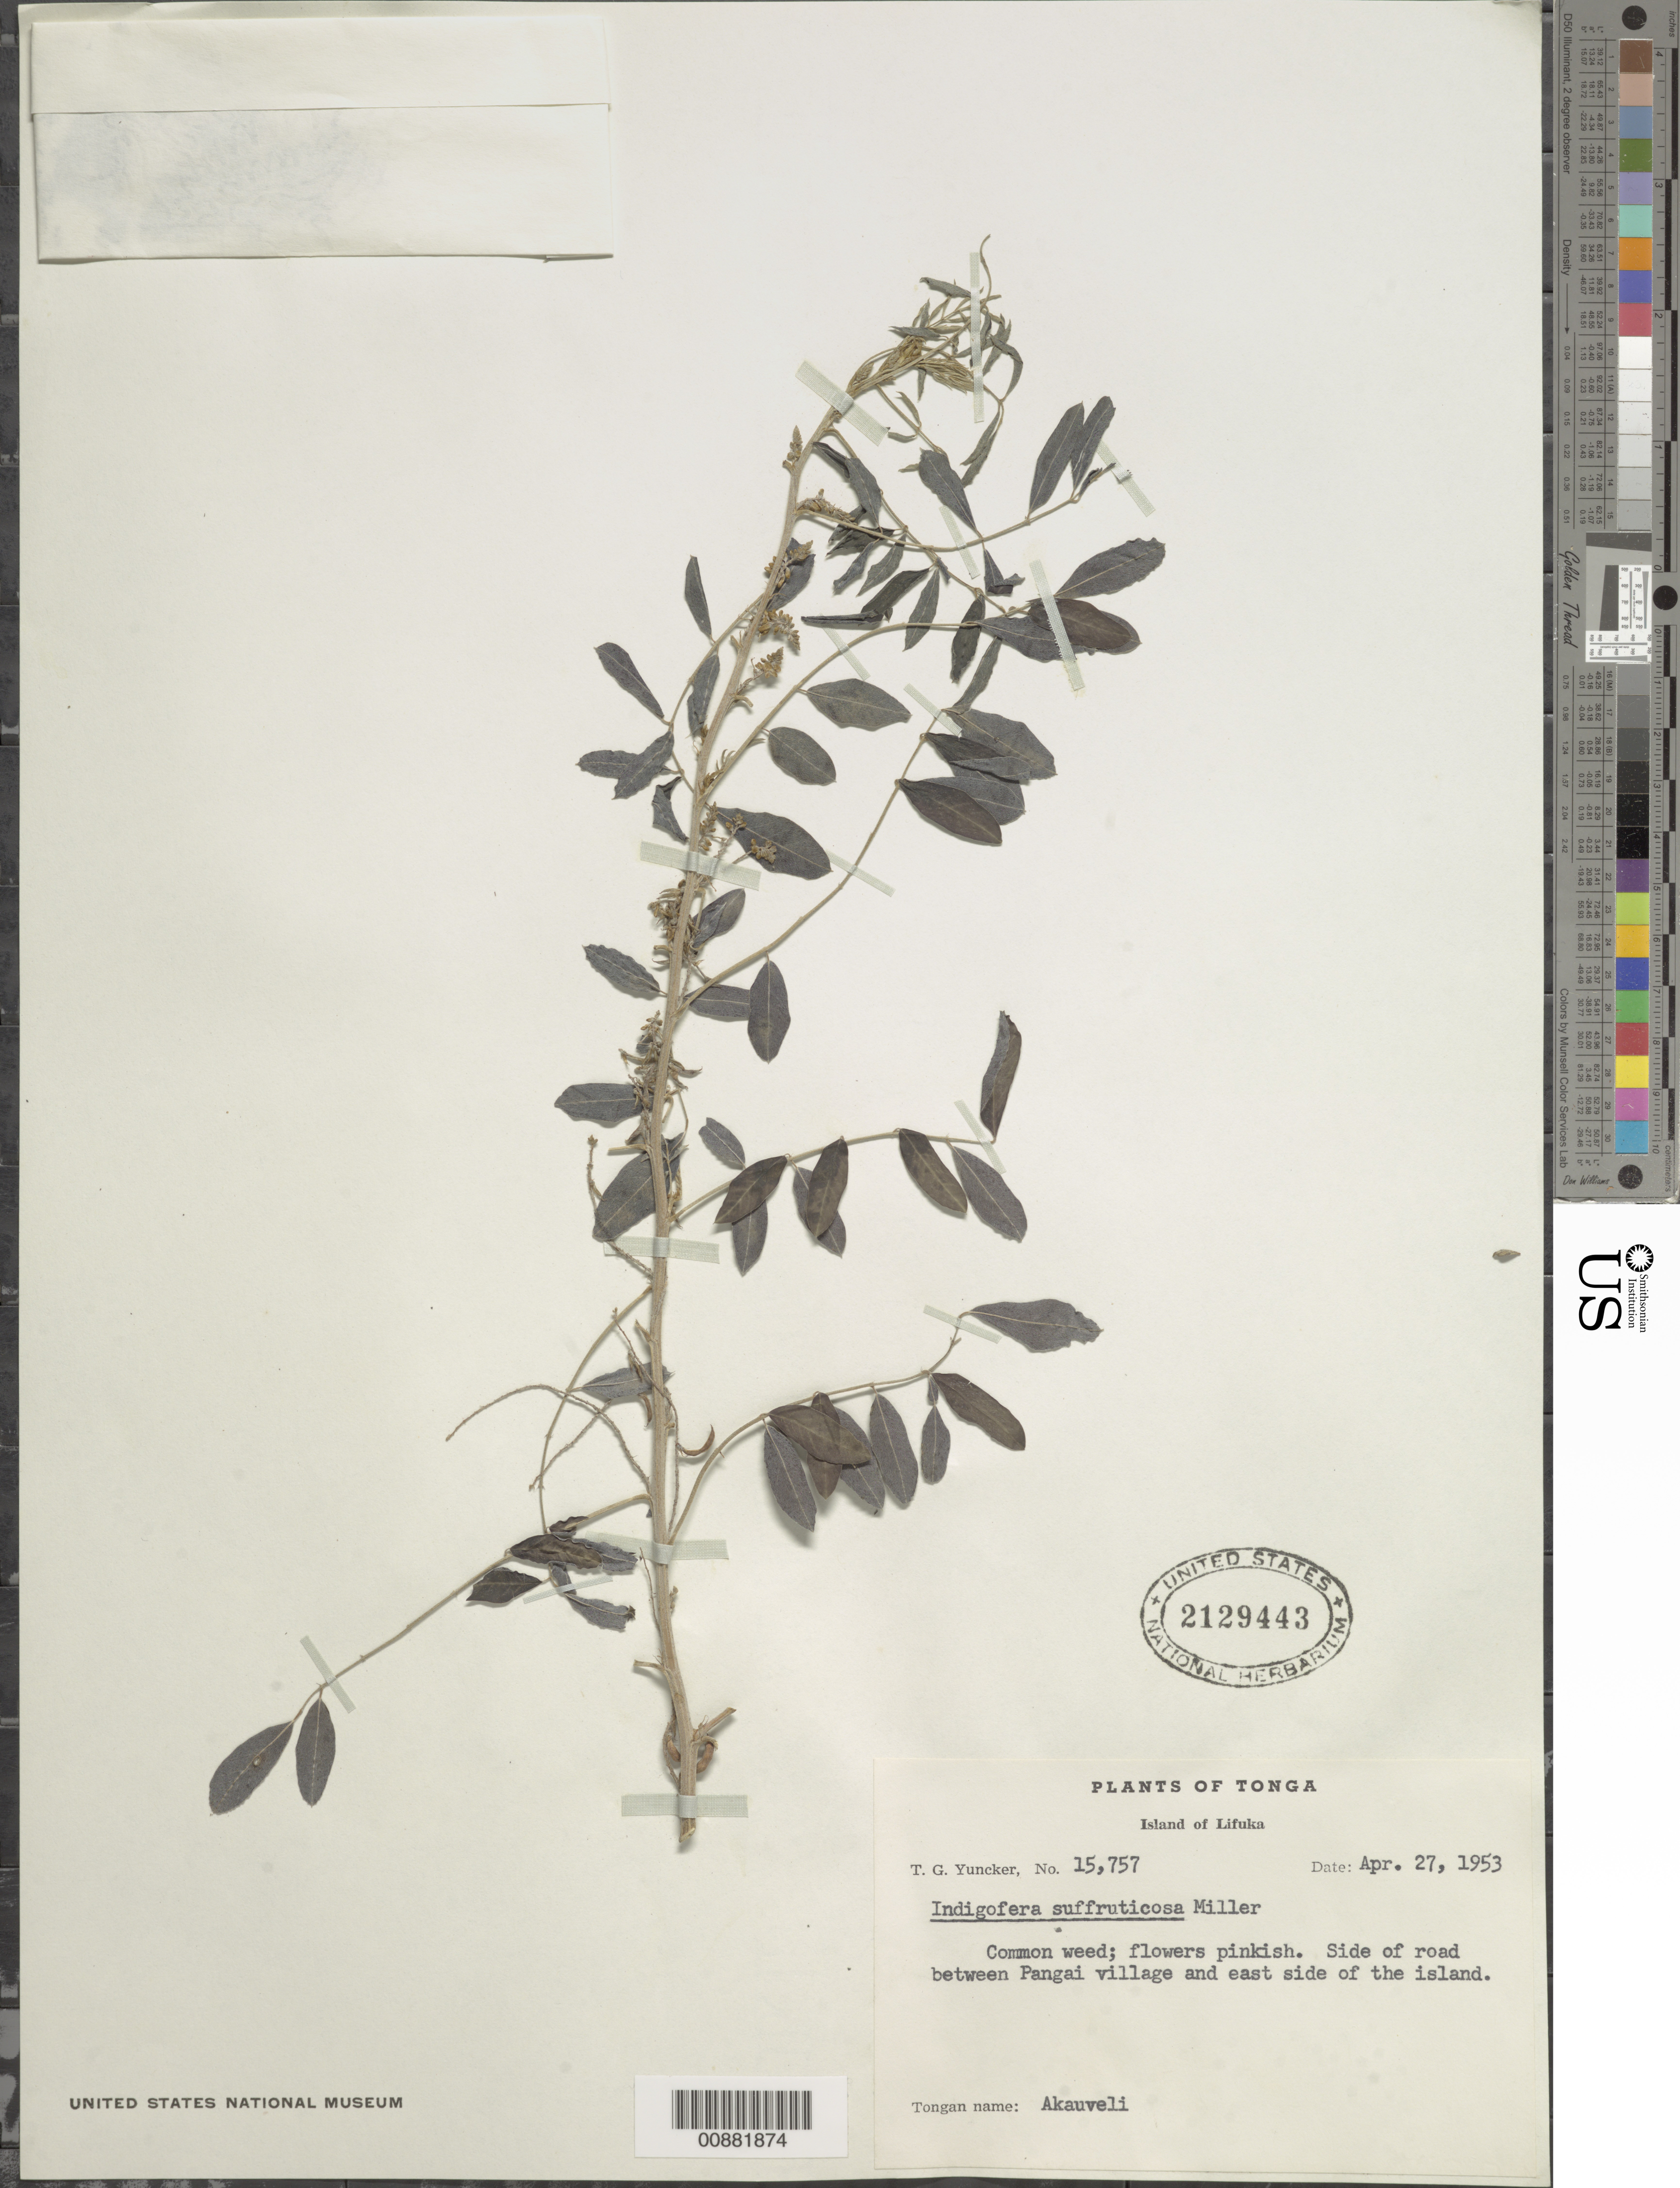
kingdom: Plantae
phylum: Tracheophyta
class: Magnoliopsida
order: Fabales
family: Fabaceae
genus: Indigofera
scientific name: Indigofera suffruticosa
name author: Mill.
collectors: T. G. Yuncker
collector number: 15757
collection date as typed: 27 Apr 1953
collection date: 1953-04-27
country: Tonga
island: Lifuka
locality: Betw Pangai village & E side of island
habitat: Side of road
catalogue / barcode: US 2129443